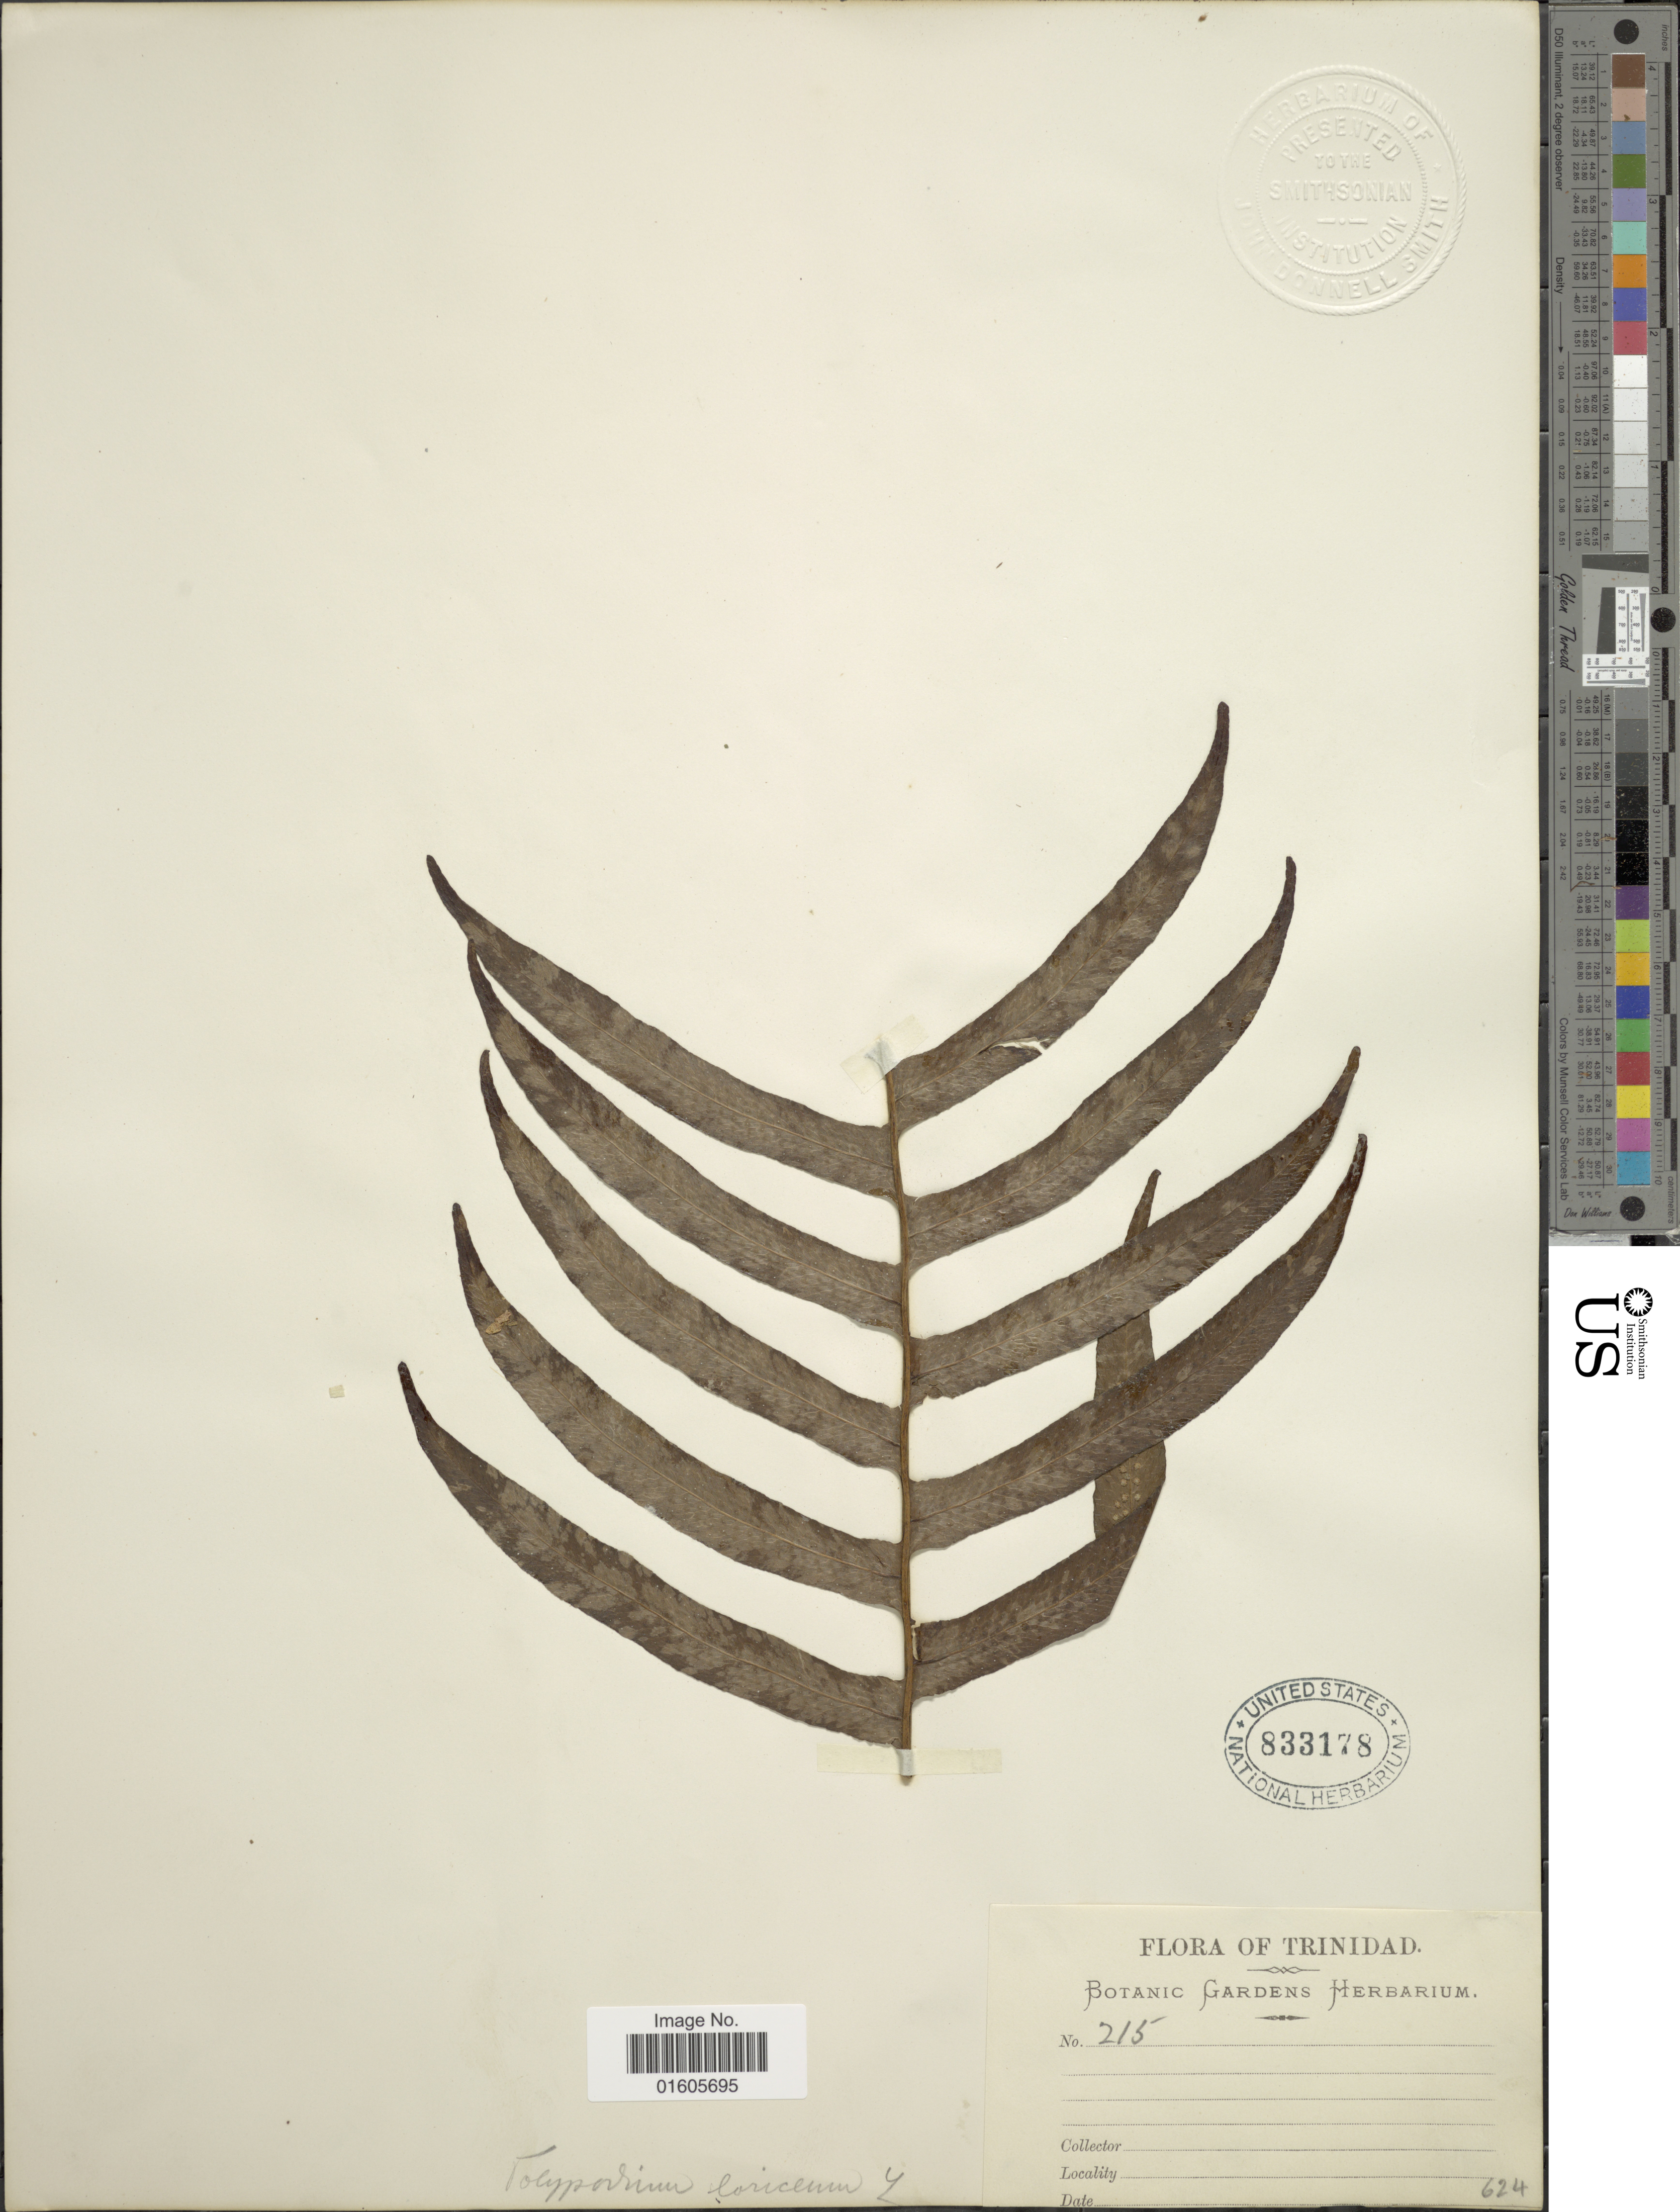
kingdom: Plantae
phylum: Tracheophyta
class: Polypodiopsida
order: Polypodiales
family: Polypodiaceae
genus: Serpocaulon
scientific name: Serpocaulon loriceum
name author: (L.) A.R. Sm.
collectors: Botanic Gardens Herbarium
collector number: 215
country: Trinidad and Tobago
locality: Trinidad.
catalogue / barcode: US 833178